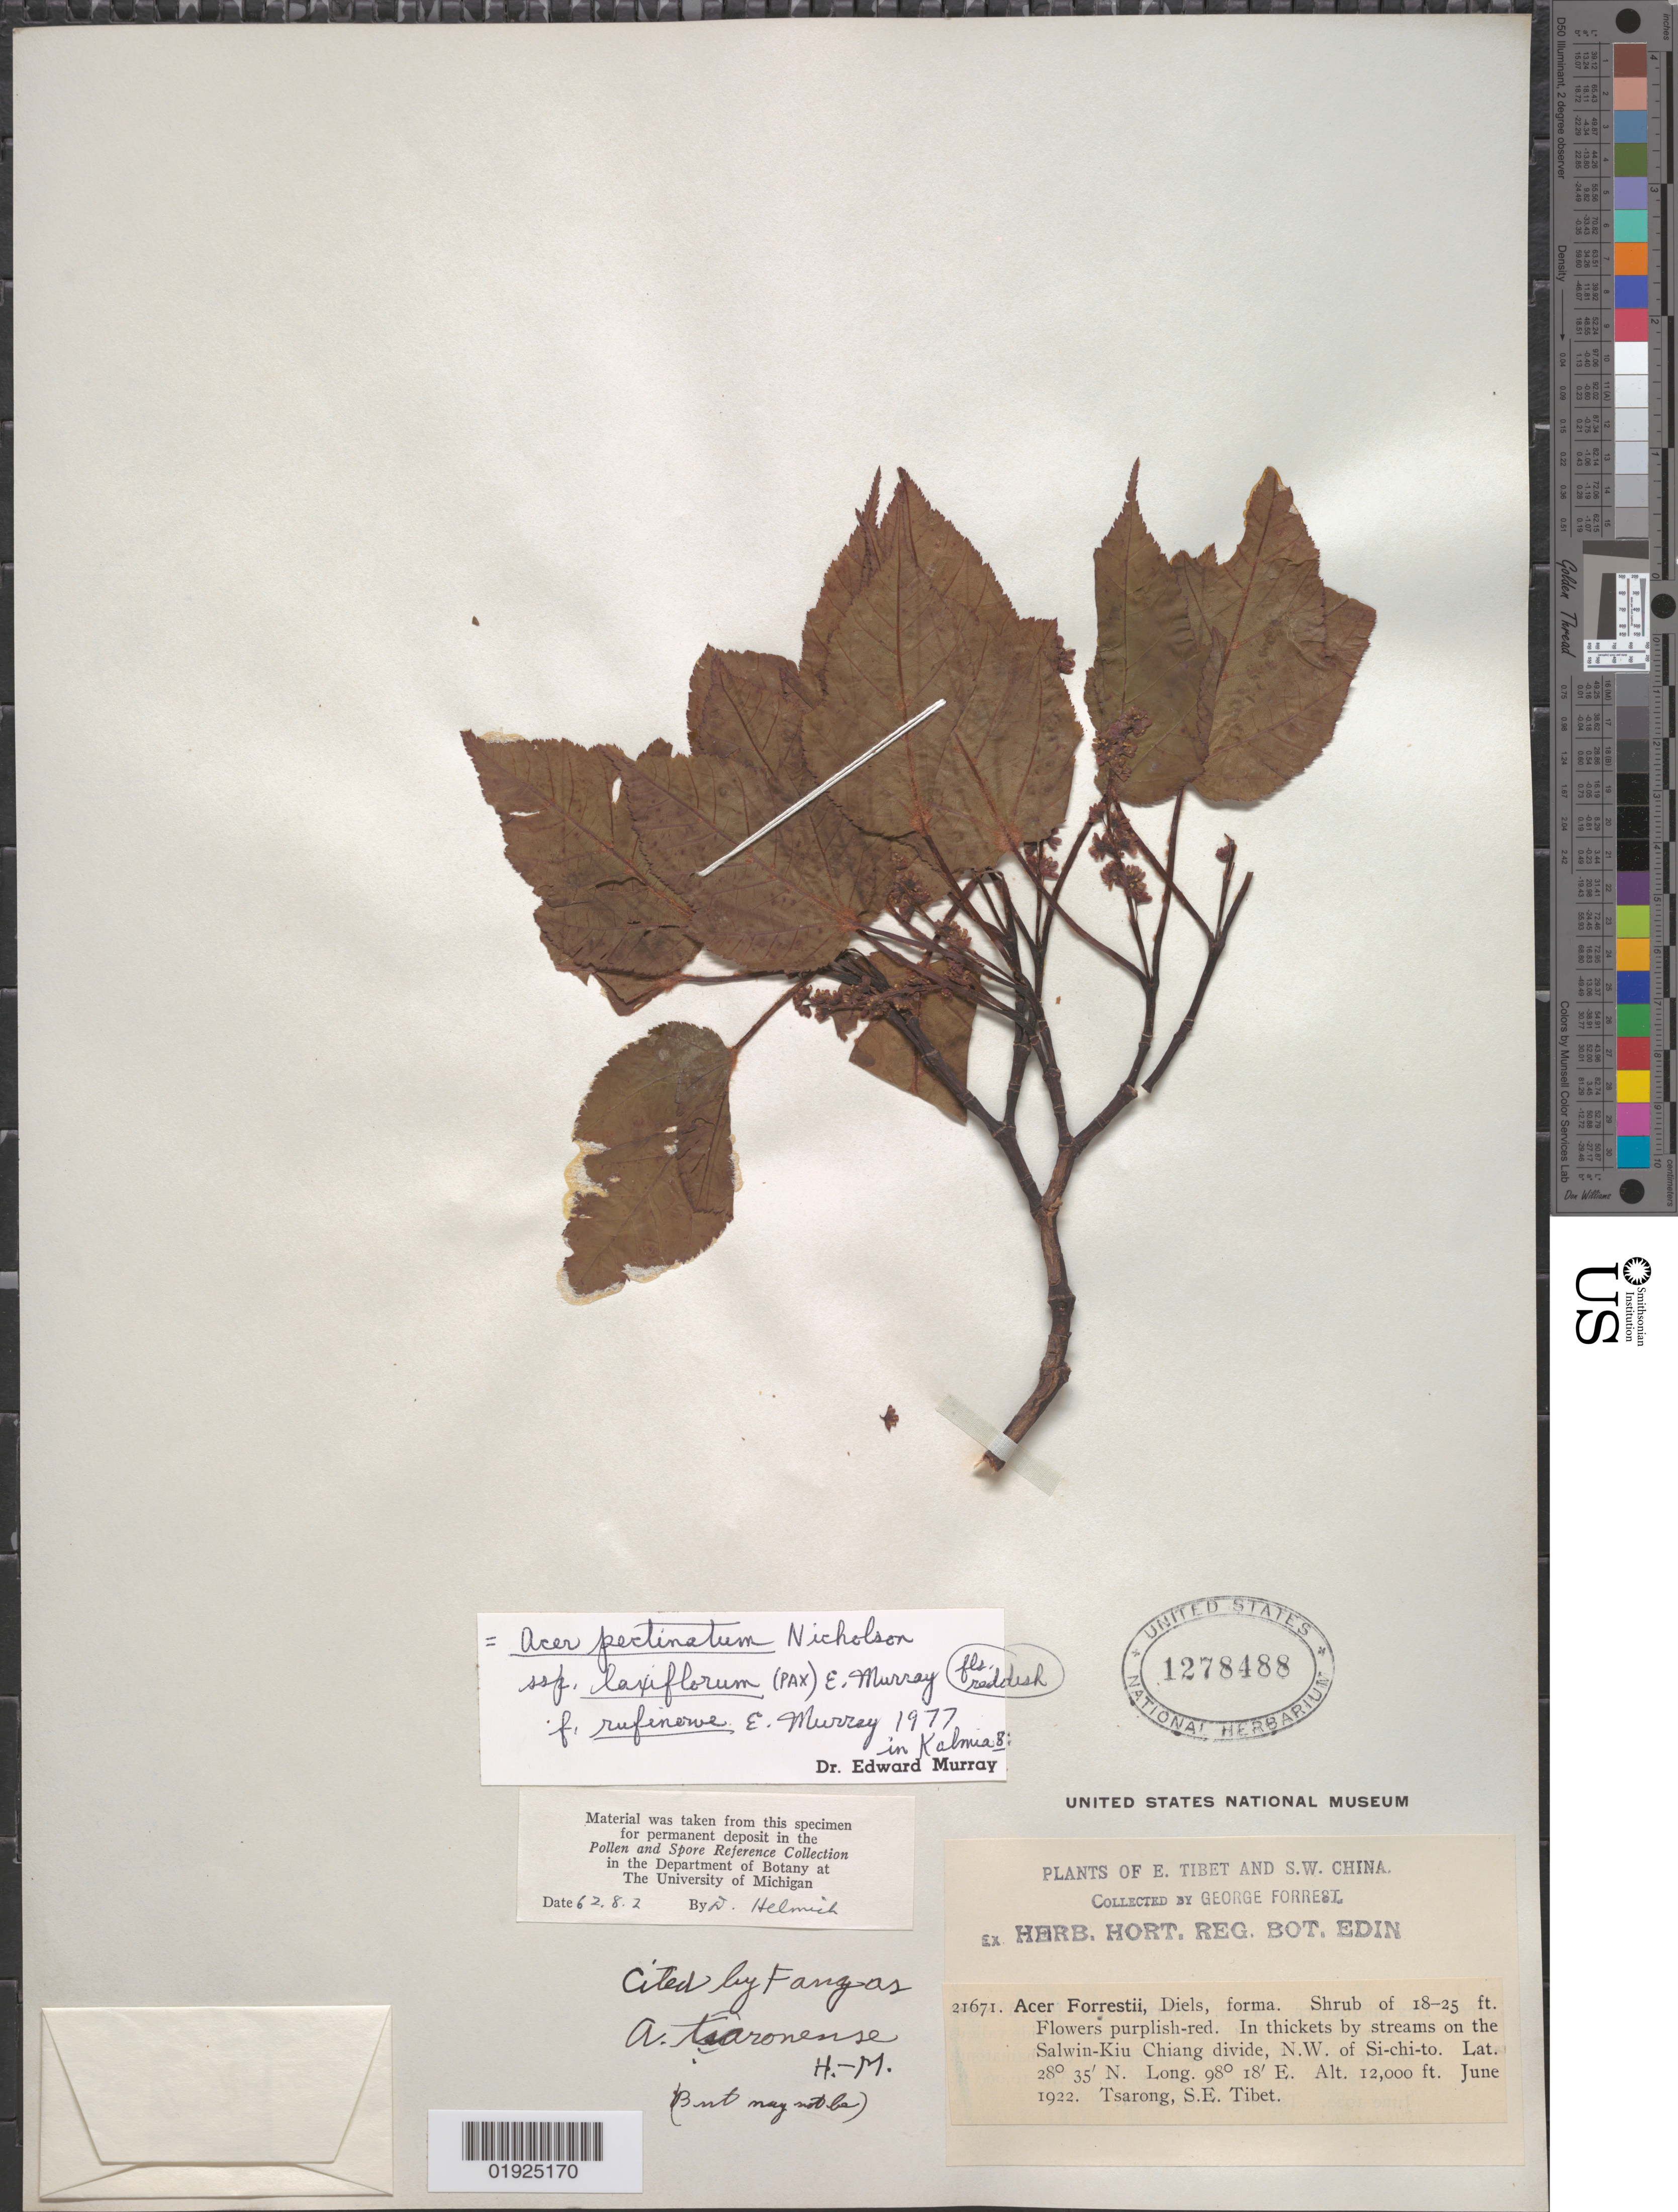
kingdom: Plantae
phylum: Tracheophyta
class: Magnoliopsida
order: Sapindales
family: Sapindaceae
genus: Acer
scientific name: Acer pectinatum subsp. laxiflorum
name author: (Pax) A.E. Murray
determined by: Murray, Edward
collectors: G. Forrest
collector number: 21671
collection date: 1922-06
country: China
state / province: Xizang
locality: Salwin-Kiu Chiang divide, NW of Si-chi-to. Tsarong, SE Tibet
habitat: In thickets by streams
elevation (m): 3658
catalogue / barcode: US 1278488